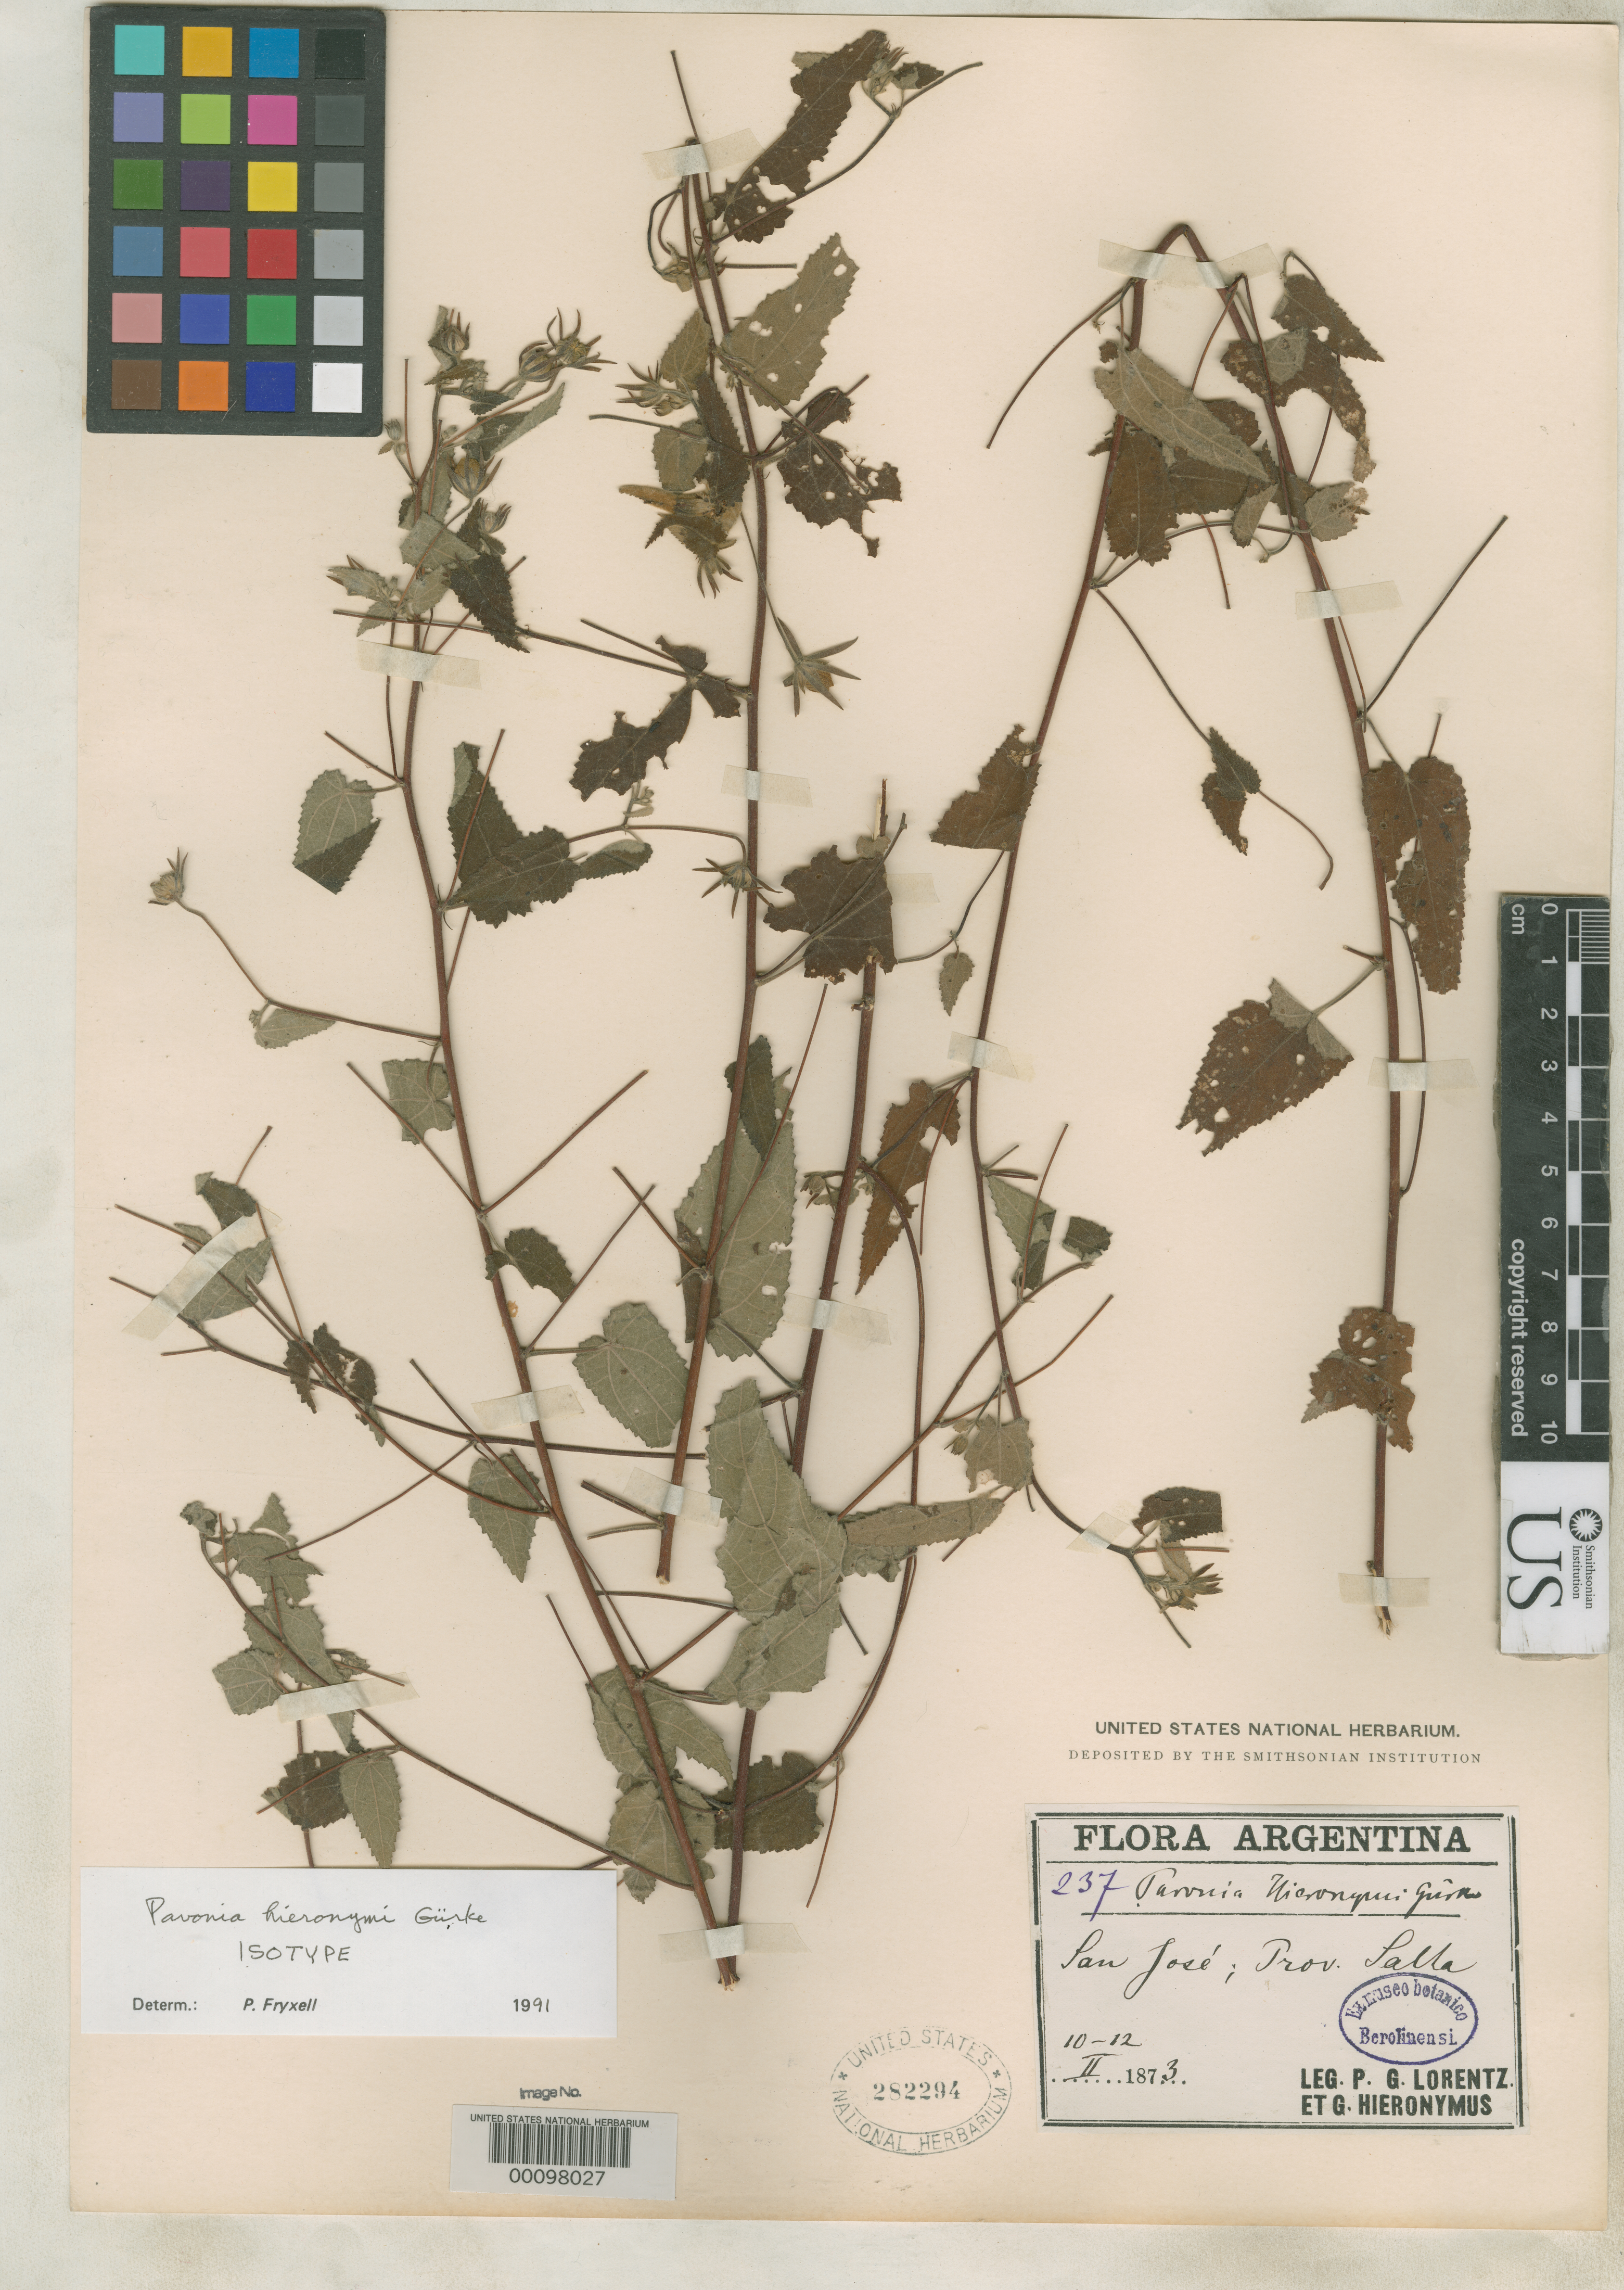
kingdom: Plantae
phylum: Tracheophyta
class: Magnoliopsida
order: Malvales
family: Malvaceae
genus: Pavonia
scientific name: Pavonia hieronymi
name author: Gürke in Mart.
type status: Isotype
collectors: P. G. Lorentz & G. H. Hieronymus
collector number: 237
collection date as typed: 10 Feb 1873 to 12 Feb 1873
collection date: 1873-02-10/1873-02-12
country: Argentina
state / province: Salta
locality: San Jose.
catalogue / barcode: US 282294